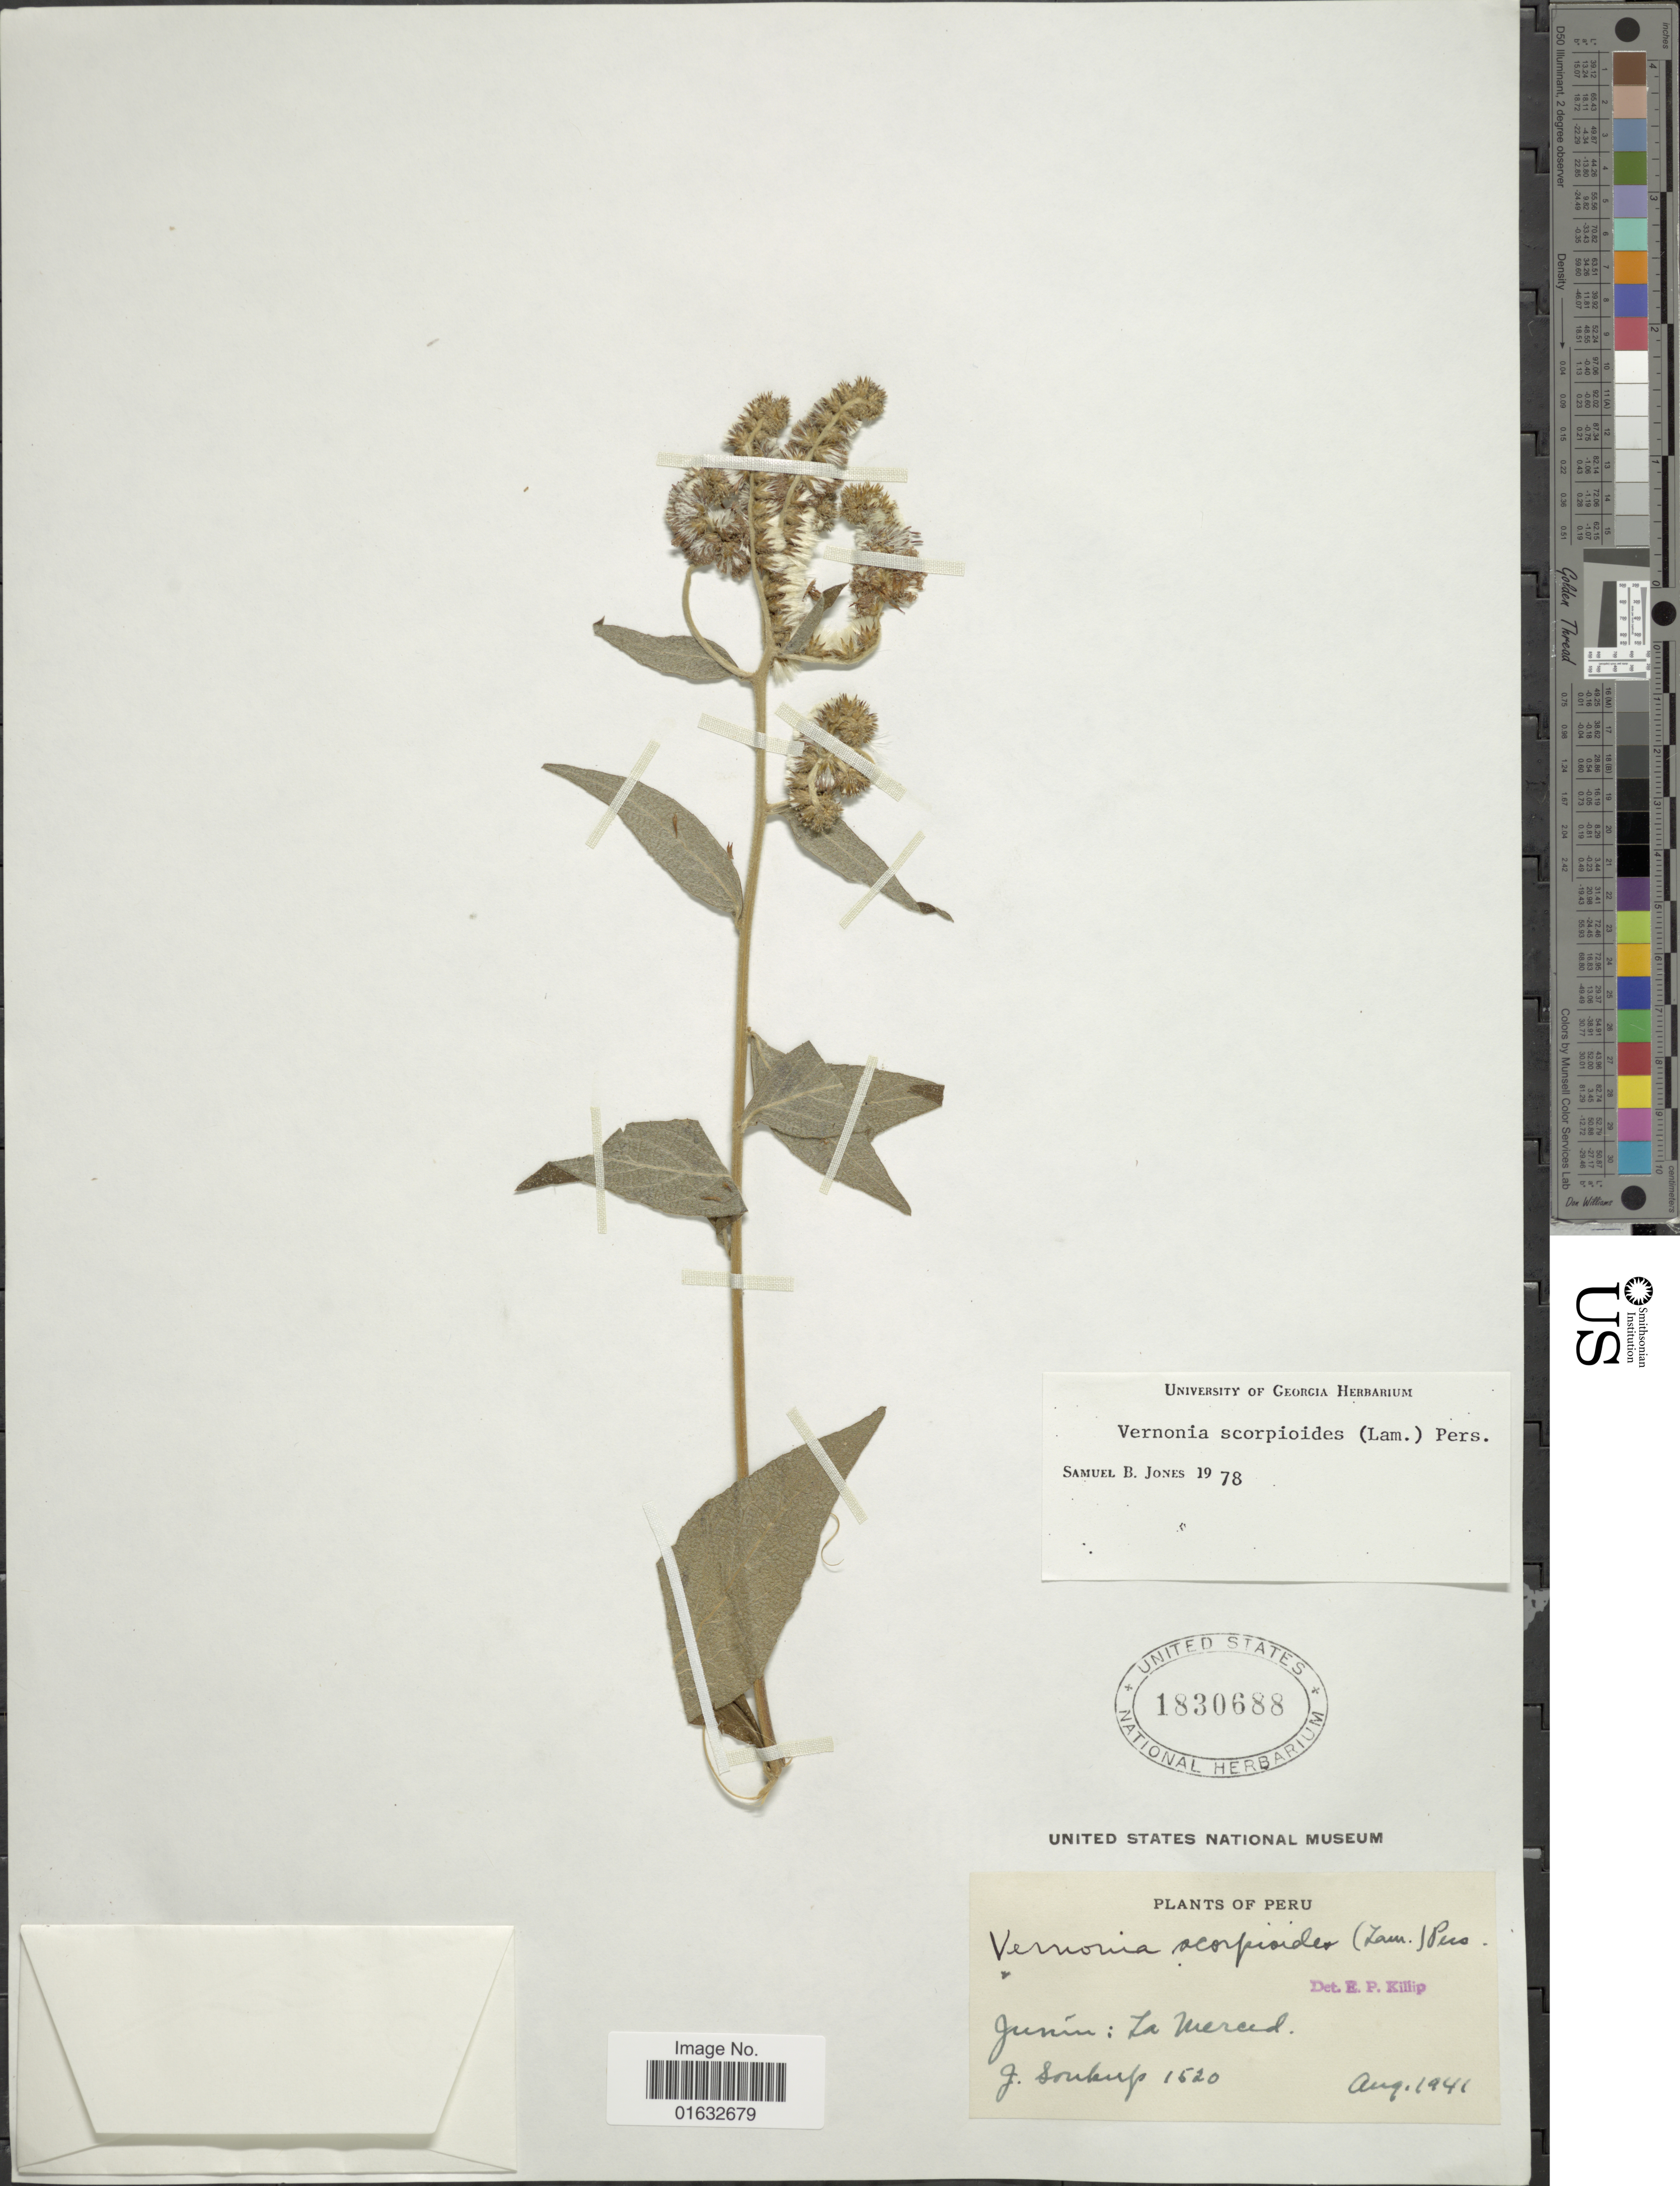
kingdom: Plantae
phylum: Tracheophyta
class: Magnoliopsida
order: Asterales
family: Asteraceae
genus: Cyrtocymura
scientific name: Cyrtocymura scorpioides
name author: (Lam.) H. Rob.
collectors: J. Soukup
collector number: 1520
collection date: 1941-08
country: Peru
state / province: Junín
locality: La Merced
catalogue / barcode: US 1830688